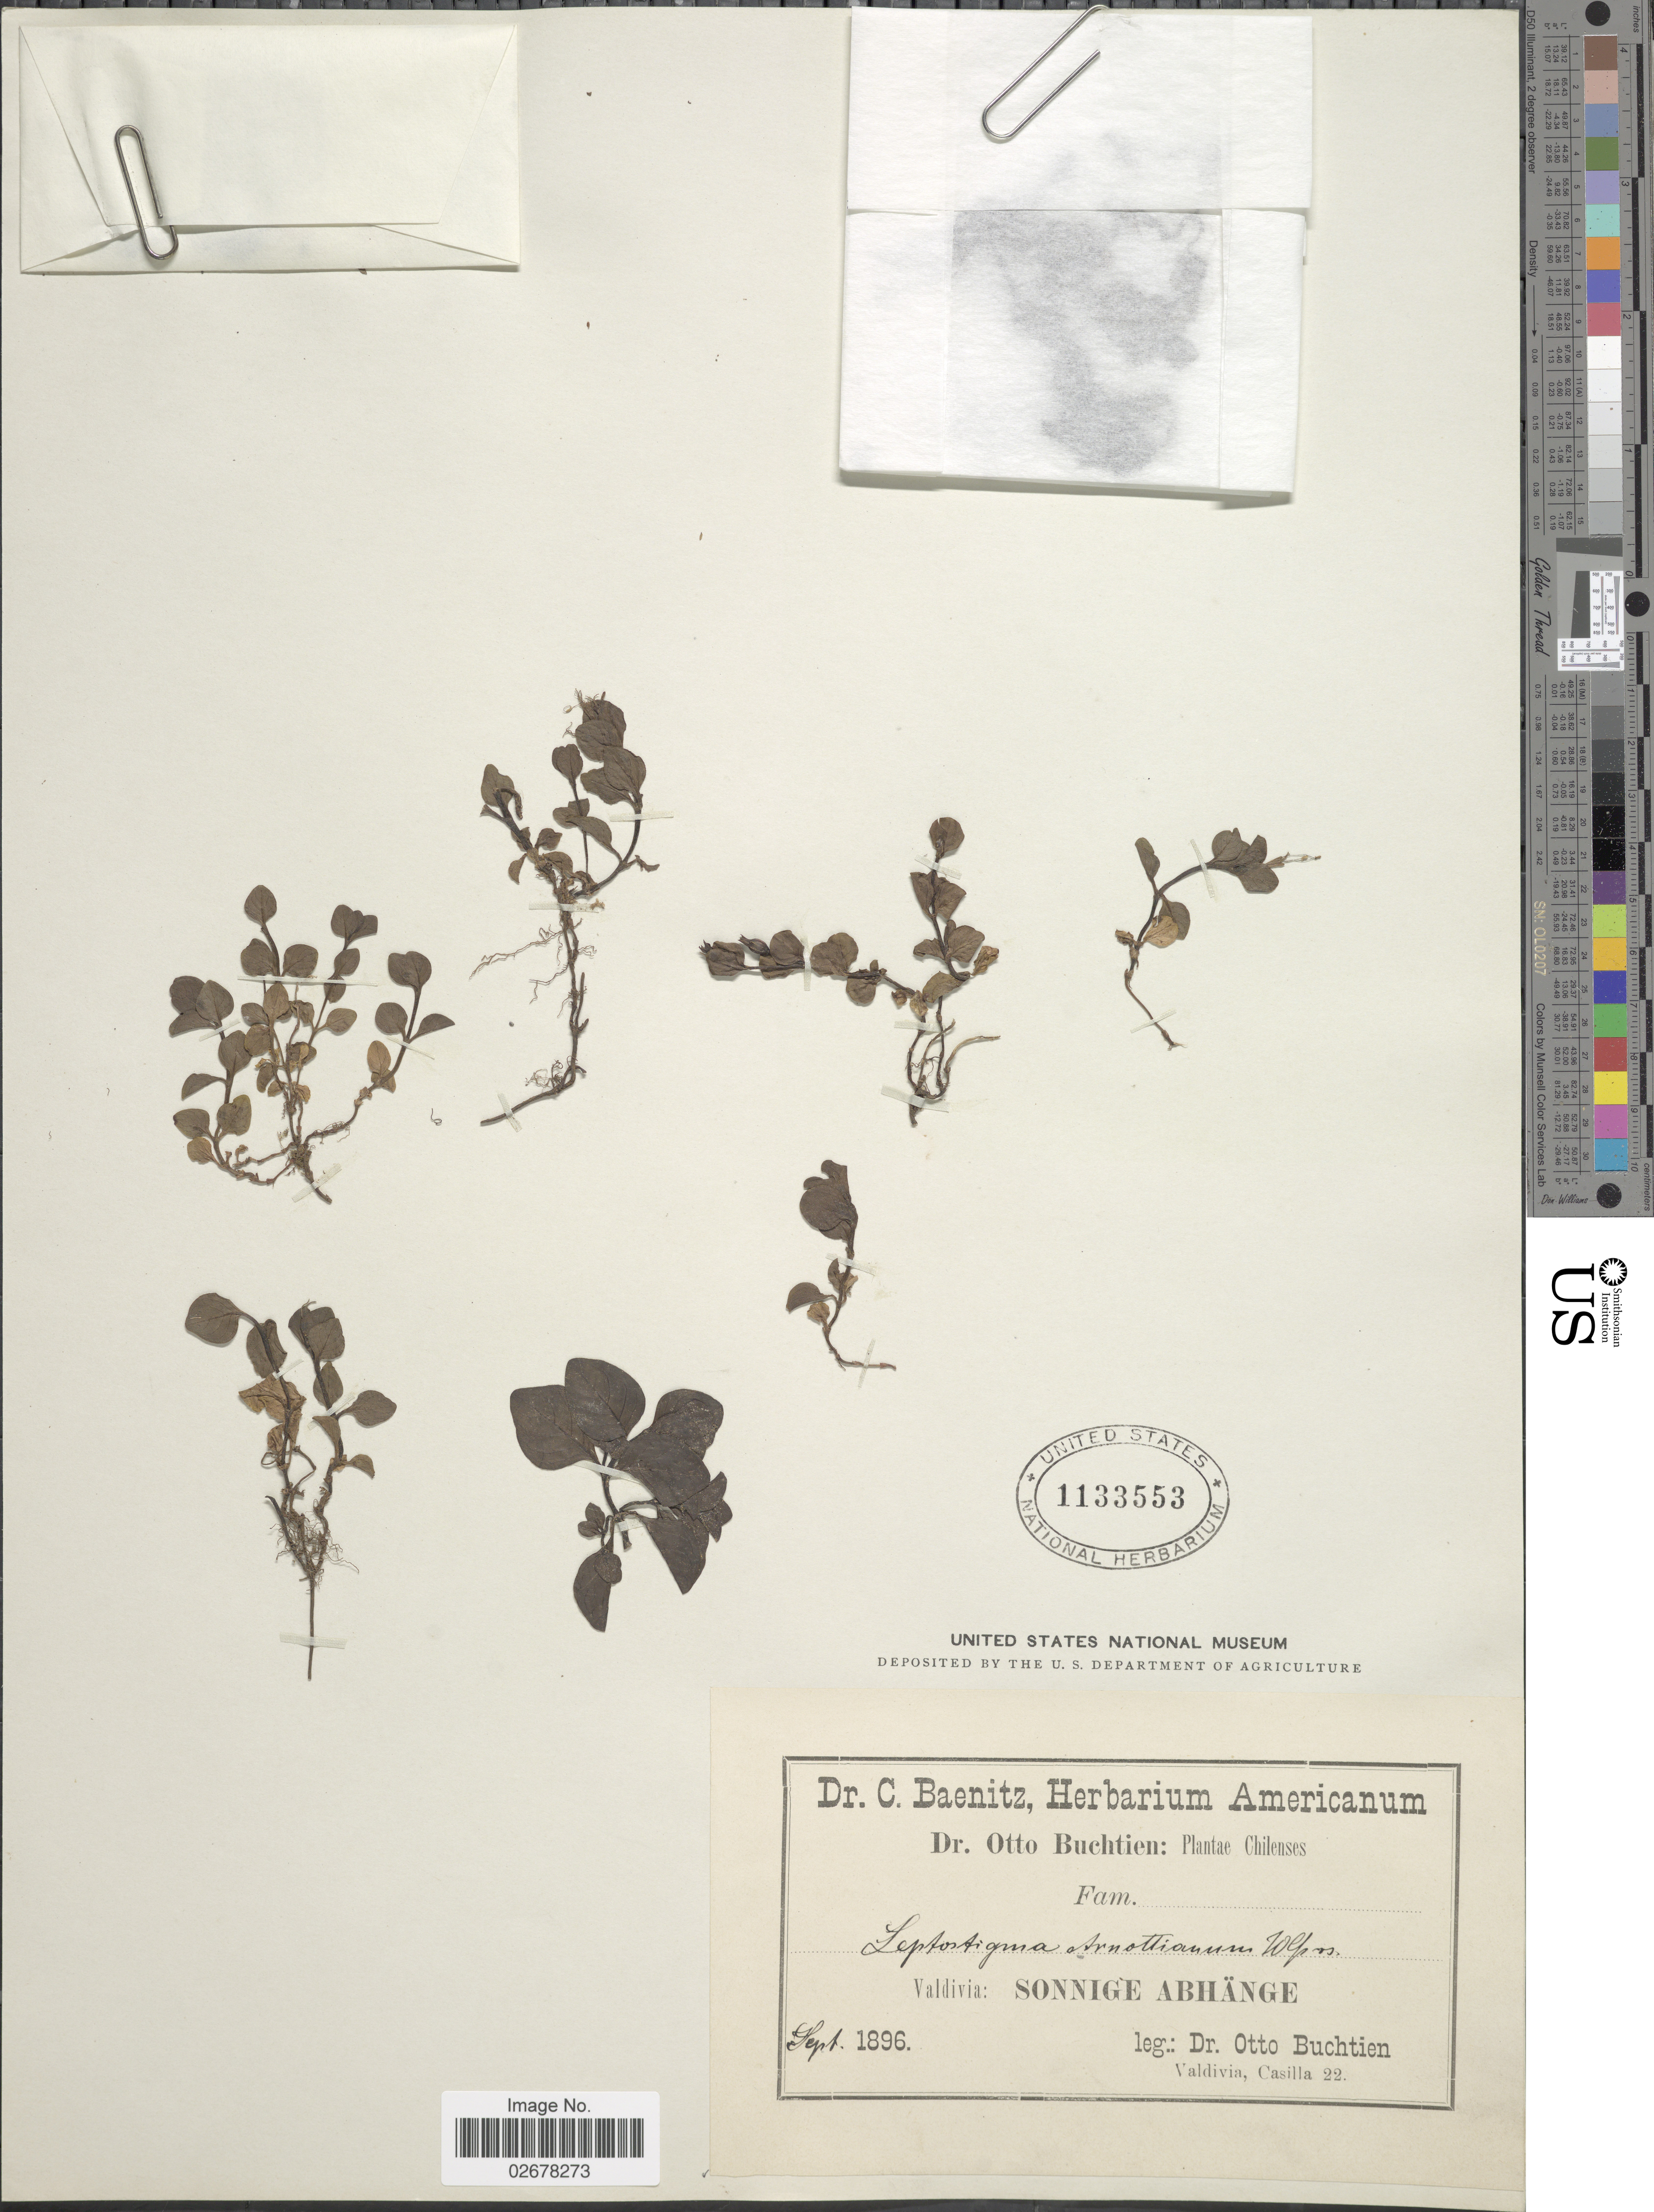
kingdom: Plantae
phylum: Tracheophyta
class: Magnoliopsida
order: Gentianales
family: Rubiaceae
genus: Leptostigma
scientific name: Leptostigma arnottianum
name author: Walp.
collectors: O. Buchtien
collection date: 1896-09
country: Chile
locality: Chilenses, Valdivia: Sonnige Abhange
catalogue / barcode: US 1133553